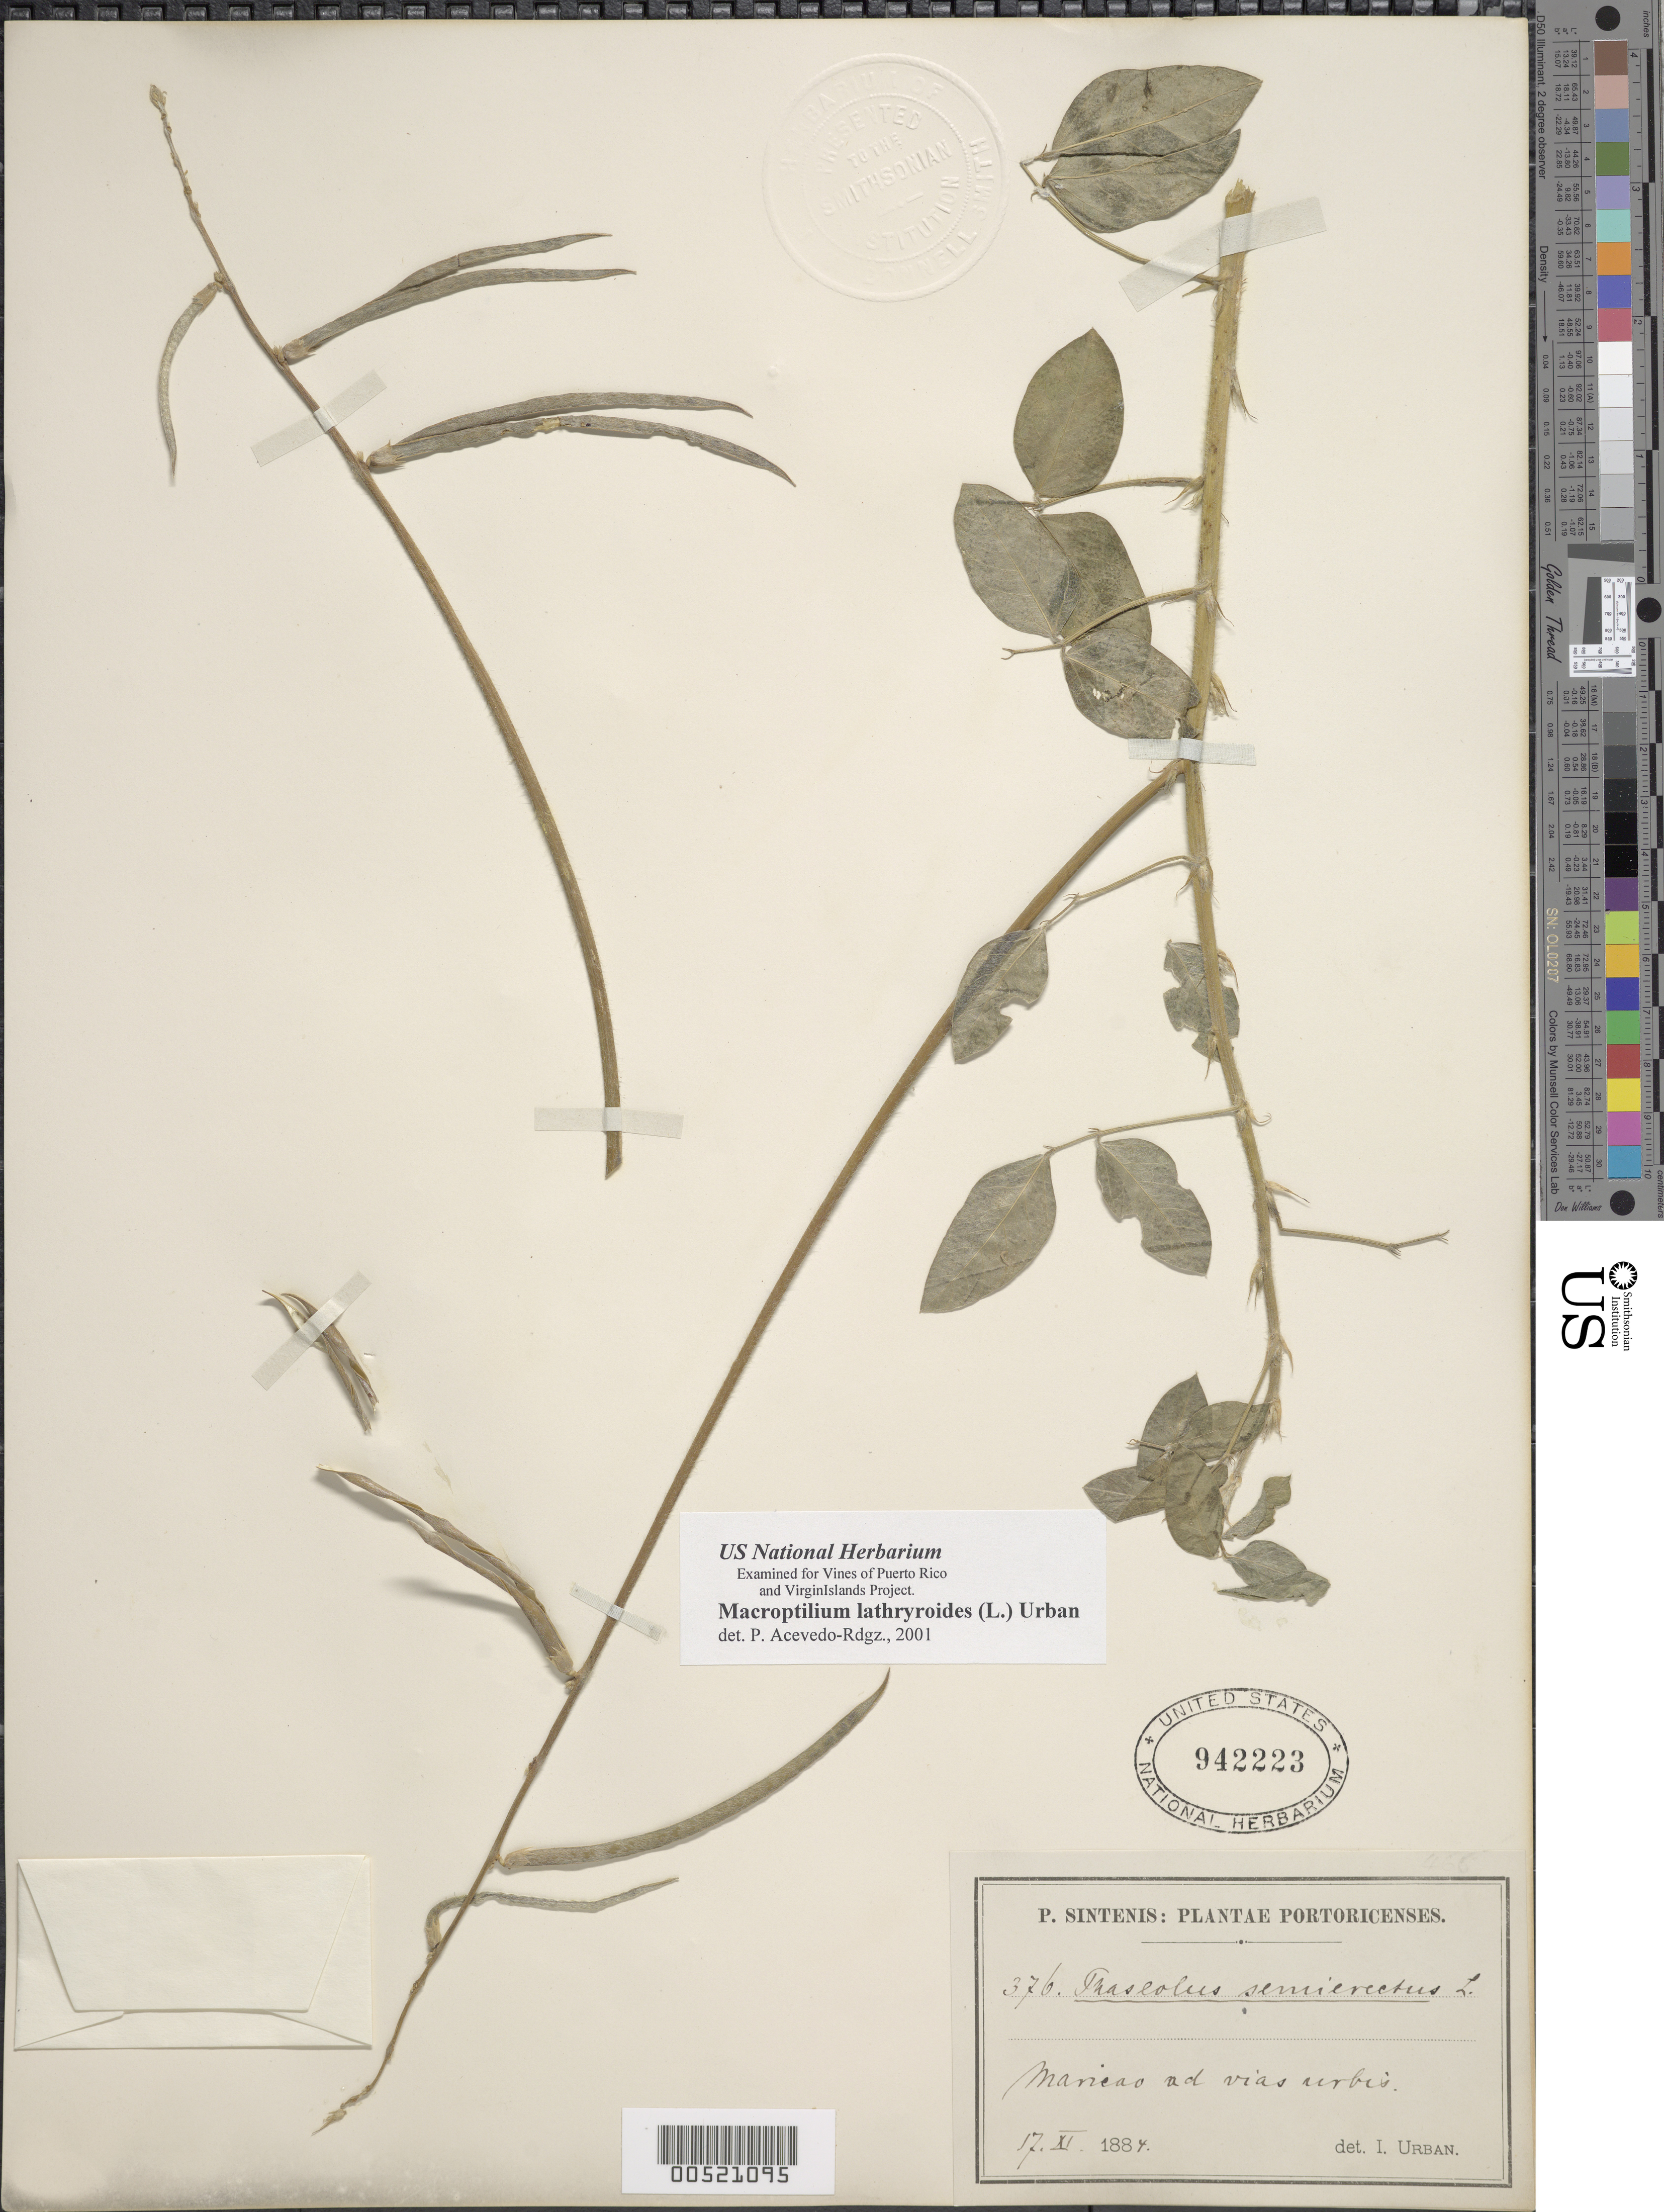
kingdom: Plantae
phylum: Tracheophyta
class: Magnoliopsida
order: Fabales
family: Fabaceae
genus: Macroptilium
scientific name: Macroptilium lathyroides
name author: (L.) Urb.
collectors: P. Sintenis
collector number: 376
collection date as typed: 17 Nov 1884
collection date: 1884-11-17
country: Puerto Rico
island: Greater Antilles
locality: Maricao ad vias urbis.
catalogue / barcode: US 942223